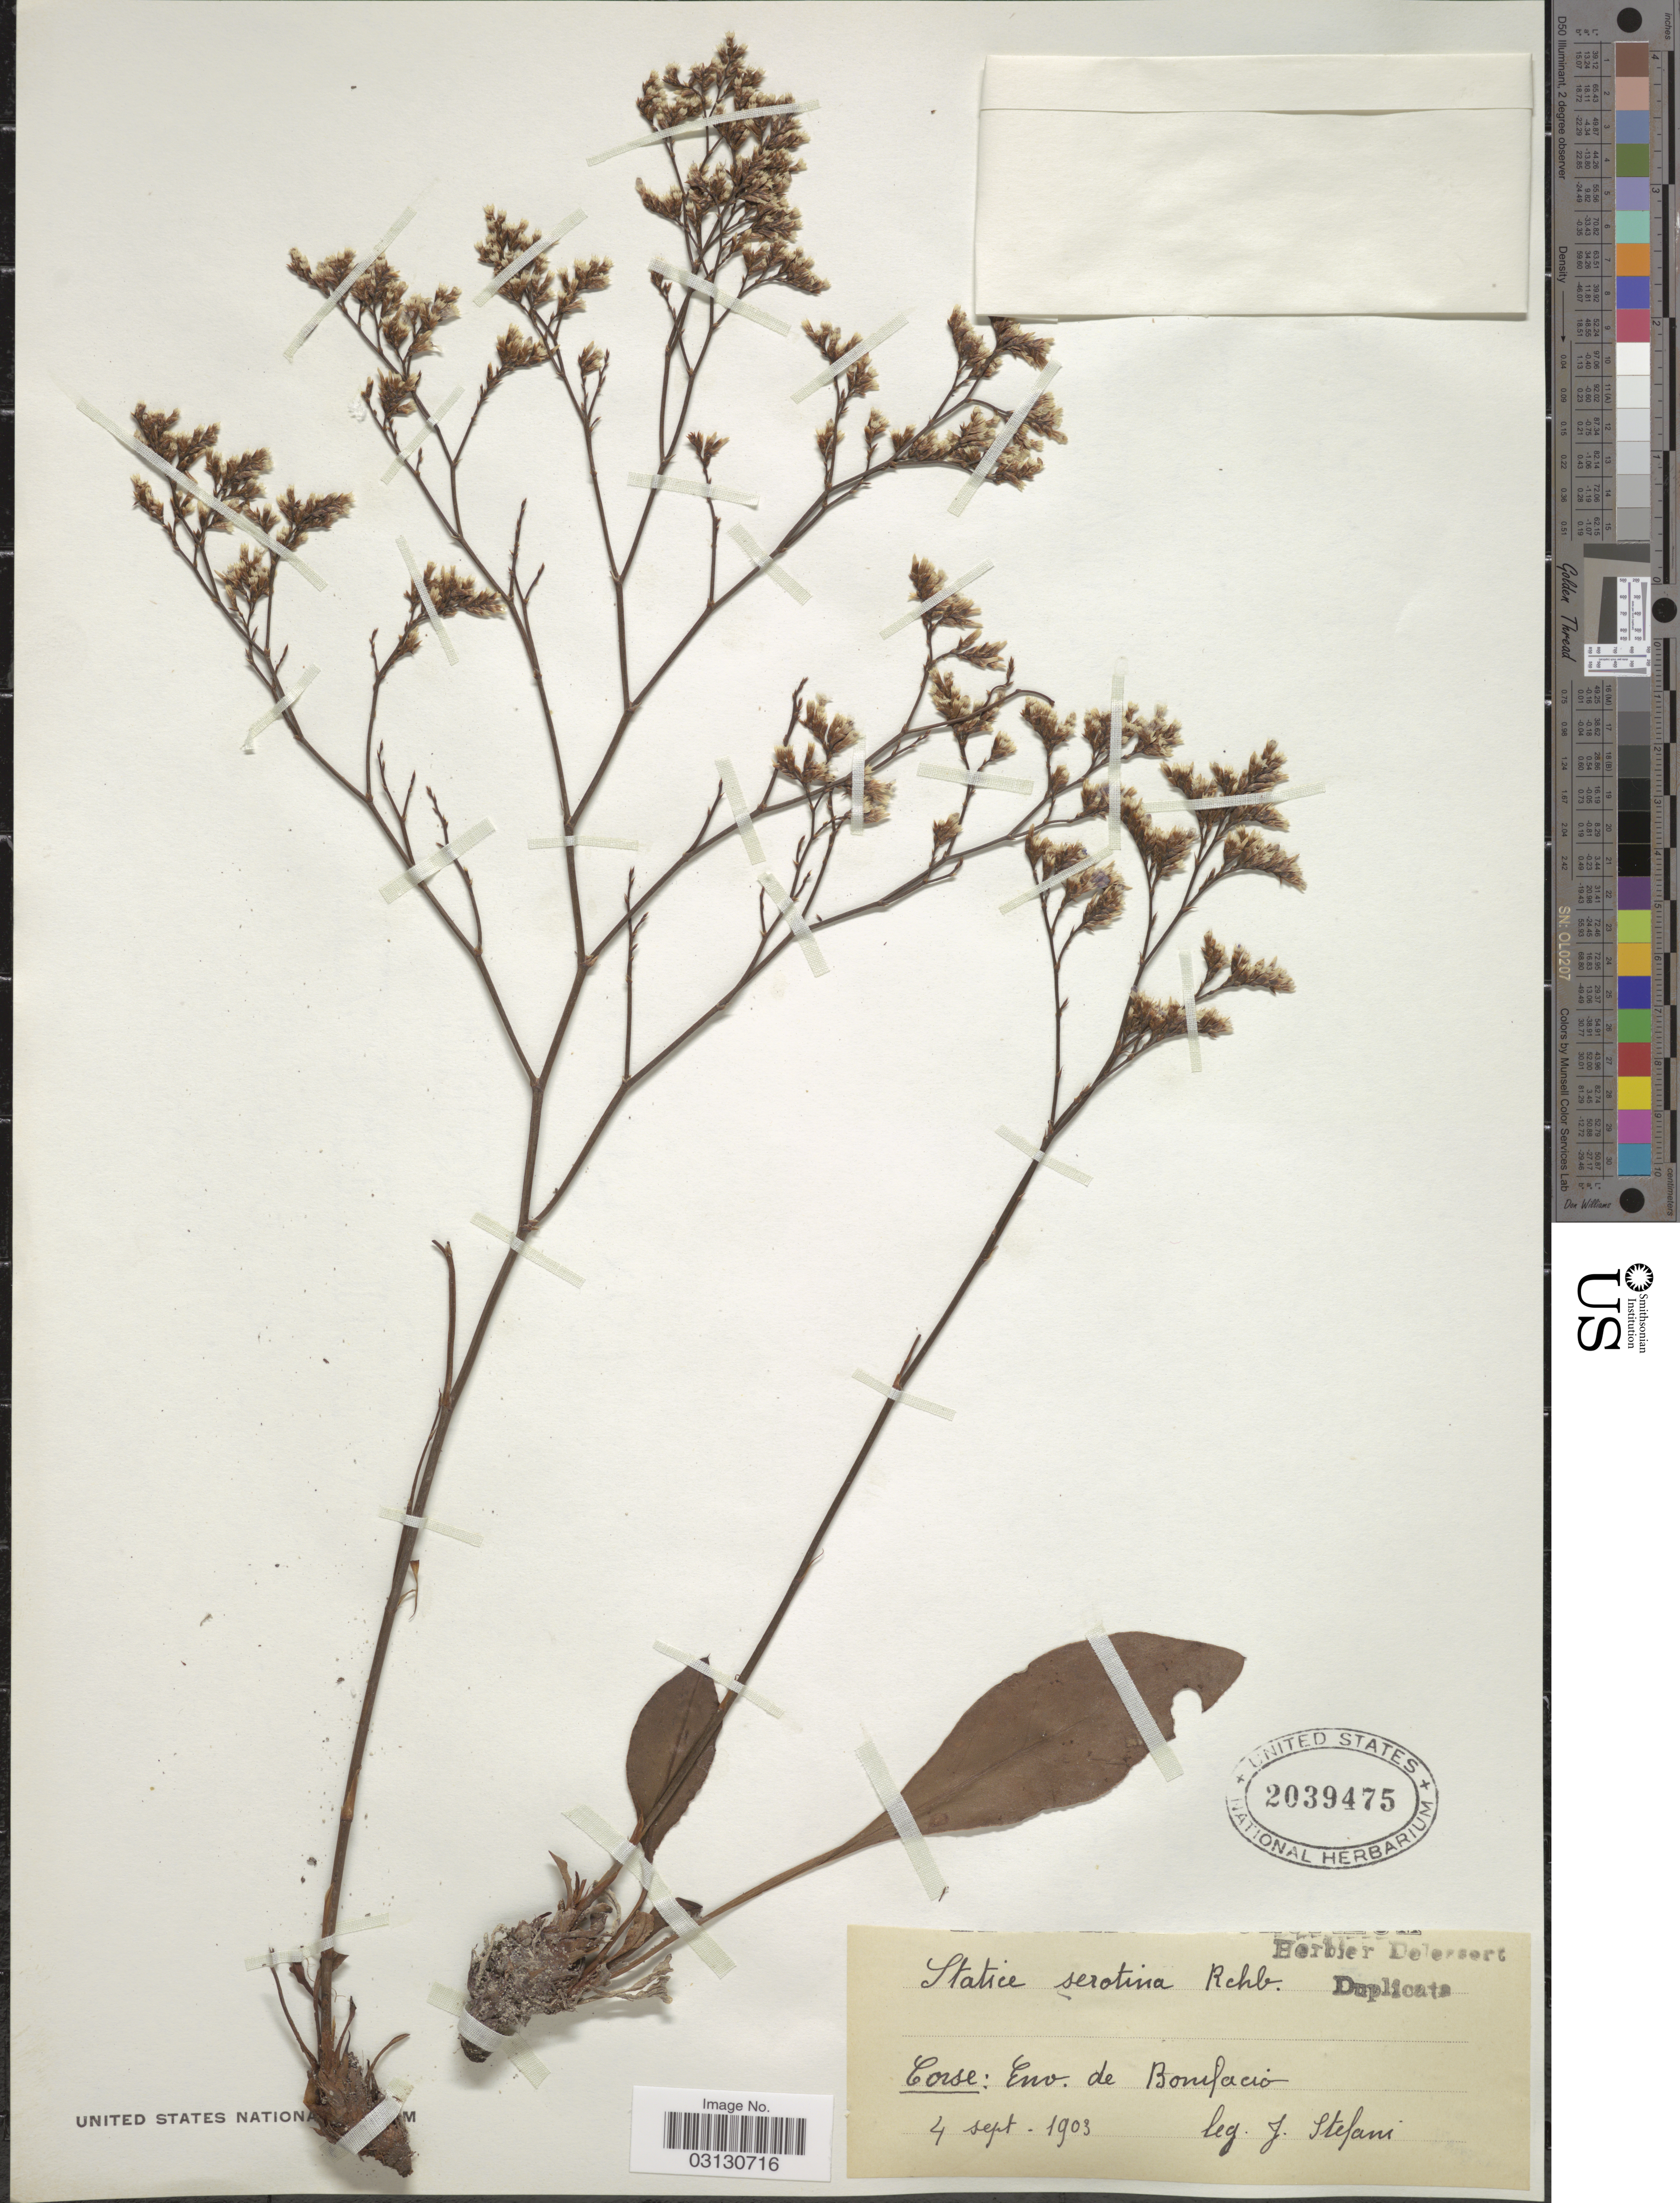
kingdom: Plantae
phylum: Tracheophyta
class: Magnoliopsida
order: Caryophyllales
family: Plumbaginaceae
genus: Limonium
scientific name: Limonium serotinum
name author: (Rchb.) Pignatti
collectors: J. Stefani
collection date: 1903-09-04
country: France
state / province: Corsica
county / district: Corse-du-Sud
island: Corse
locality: Corse: Env. de Bonifacio.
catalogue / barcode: US 2039475